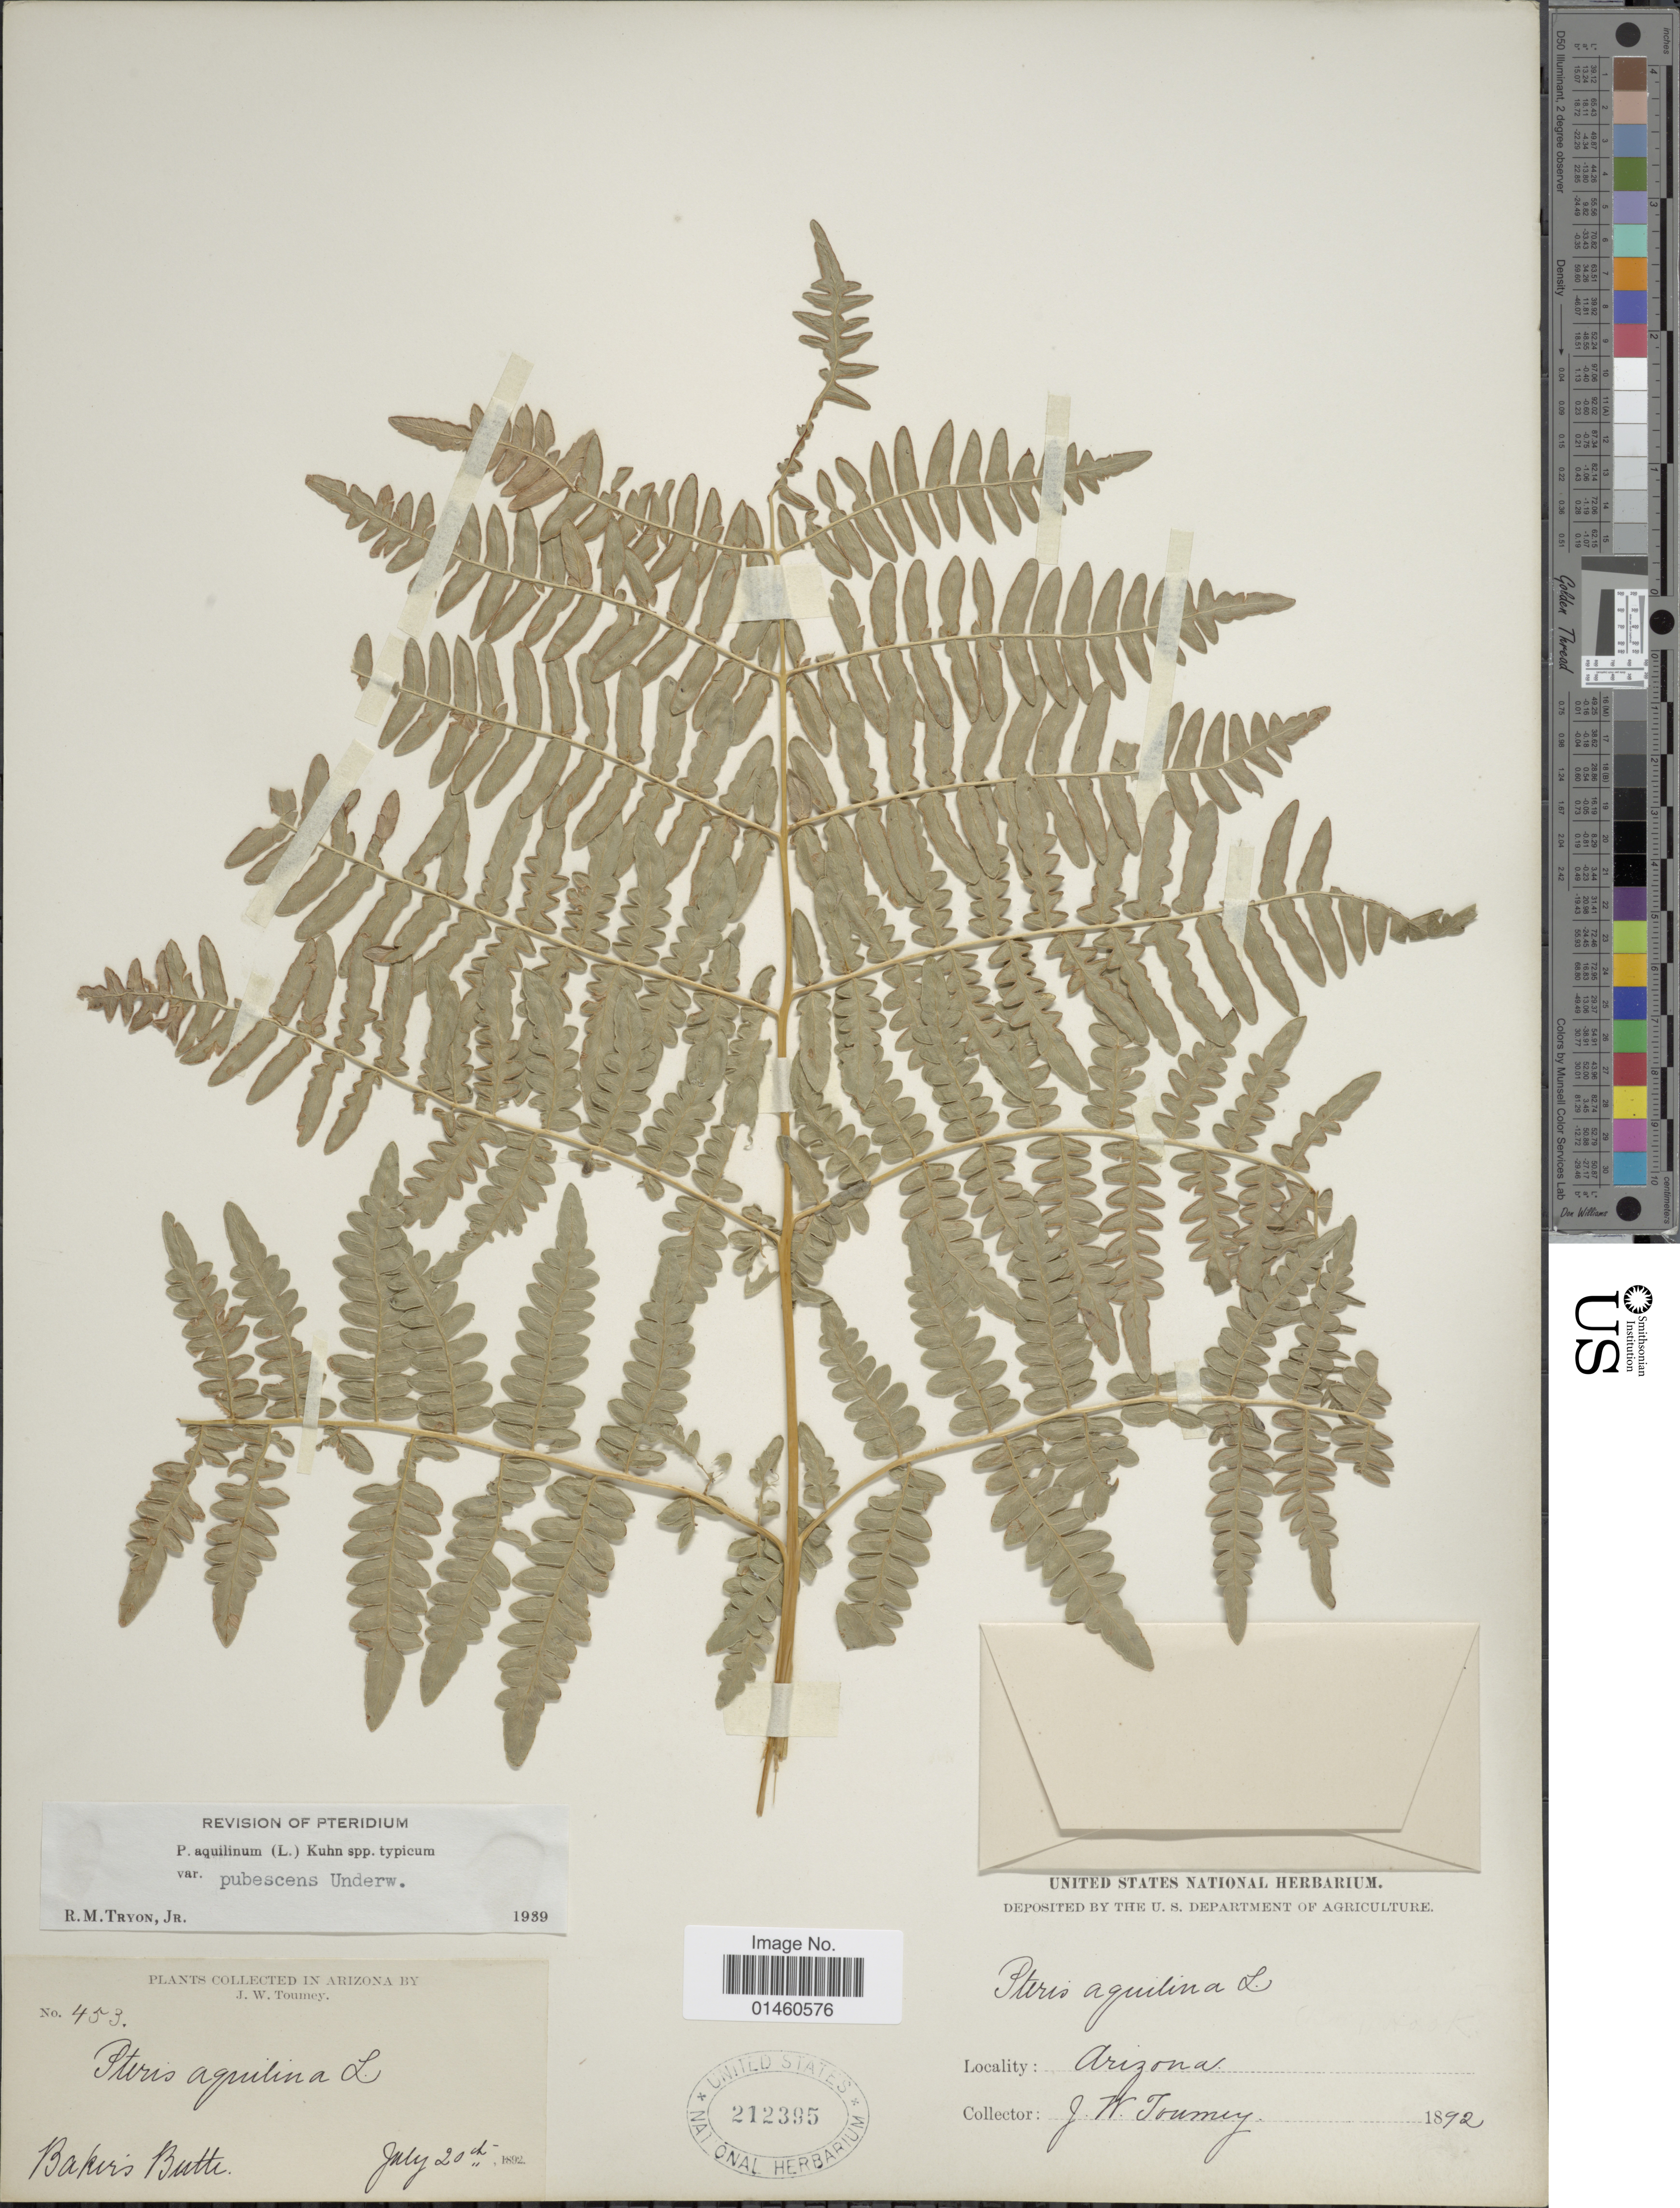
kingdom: Plantae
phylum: Tracheophyta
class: Polypodiopsida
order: Polypodiales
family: Dennstaedtiaceae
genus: Pteridium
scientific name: Pteridium pubescens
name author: (Underw.) Christenh.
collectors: J. W. Toumey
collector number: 453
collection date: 1892-07-20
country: United States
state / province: Arizona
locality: Bakeris Butte.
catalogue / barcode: US 212395